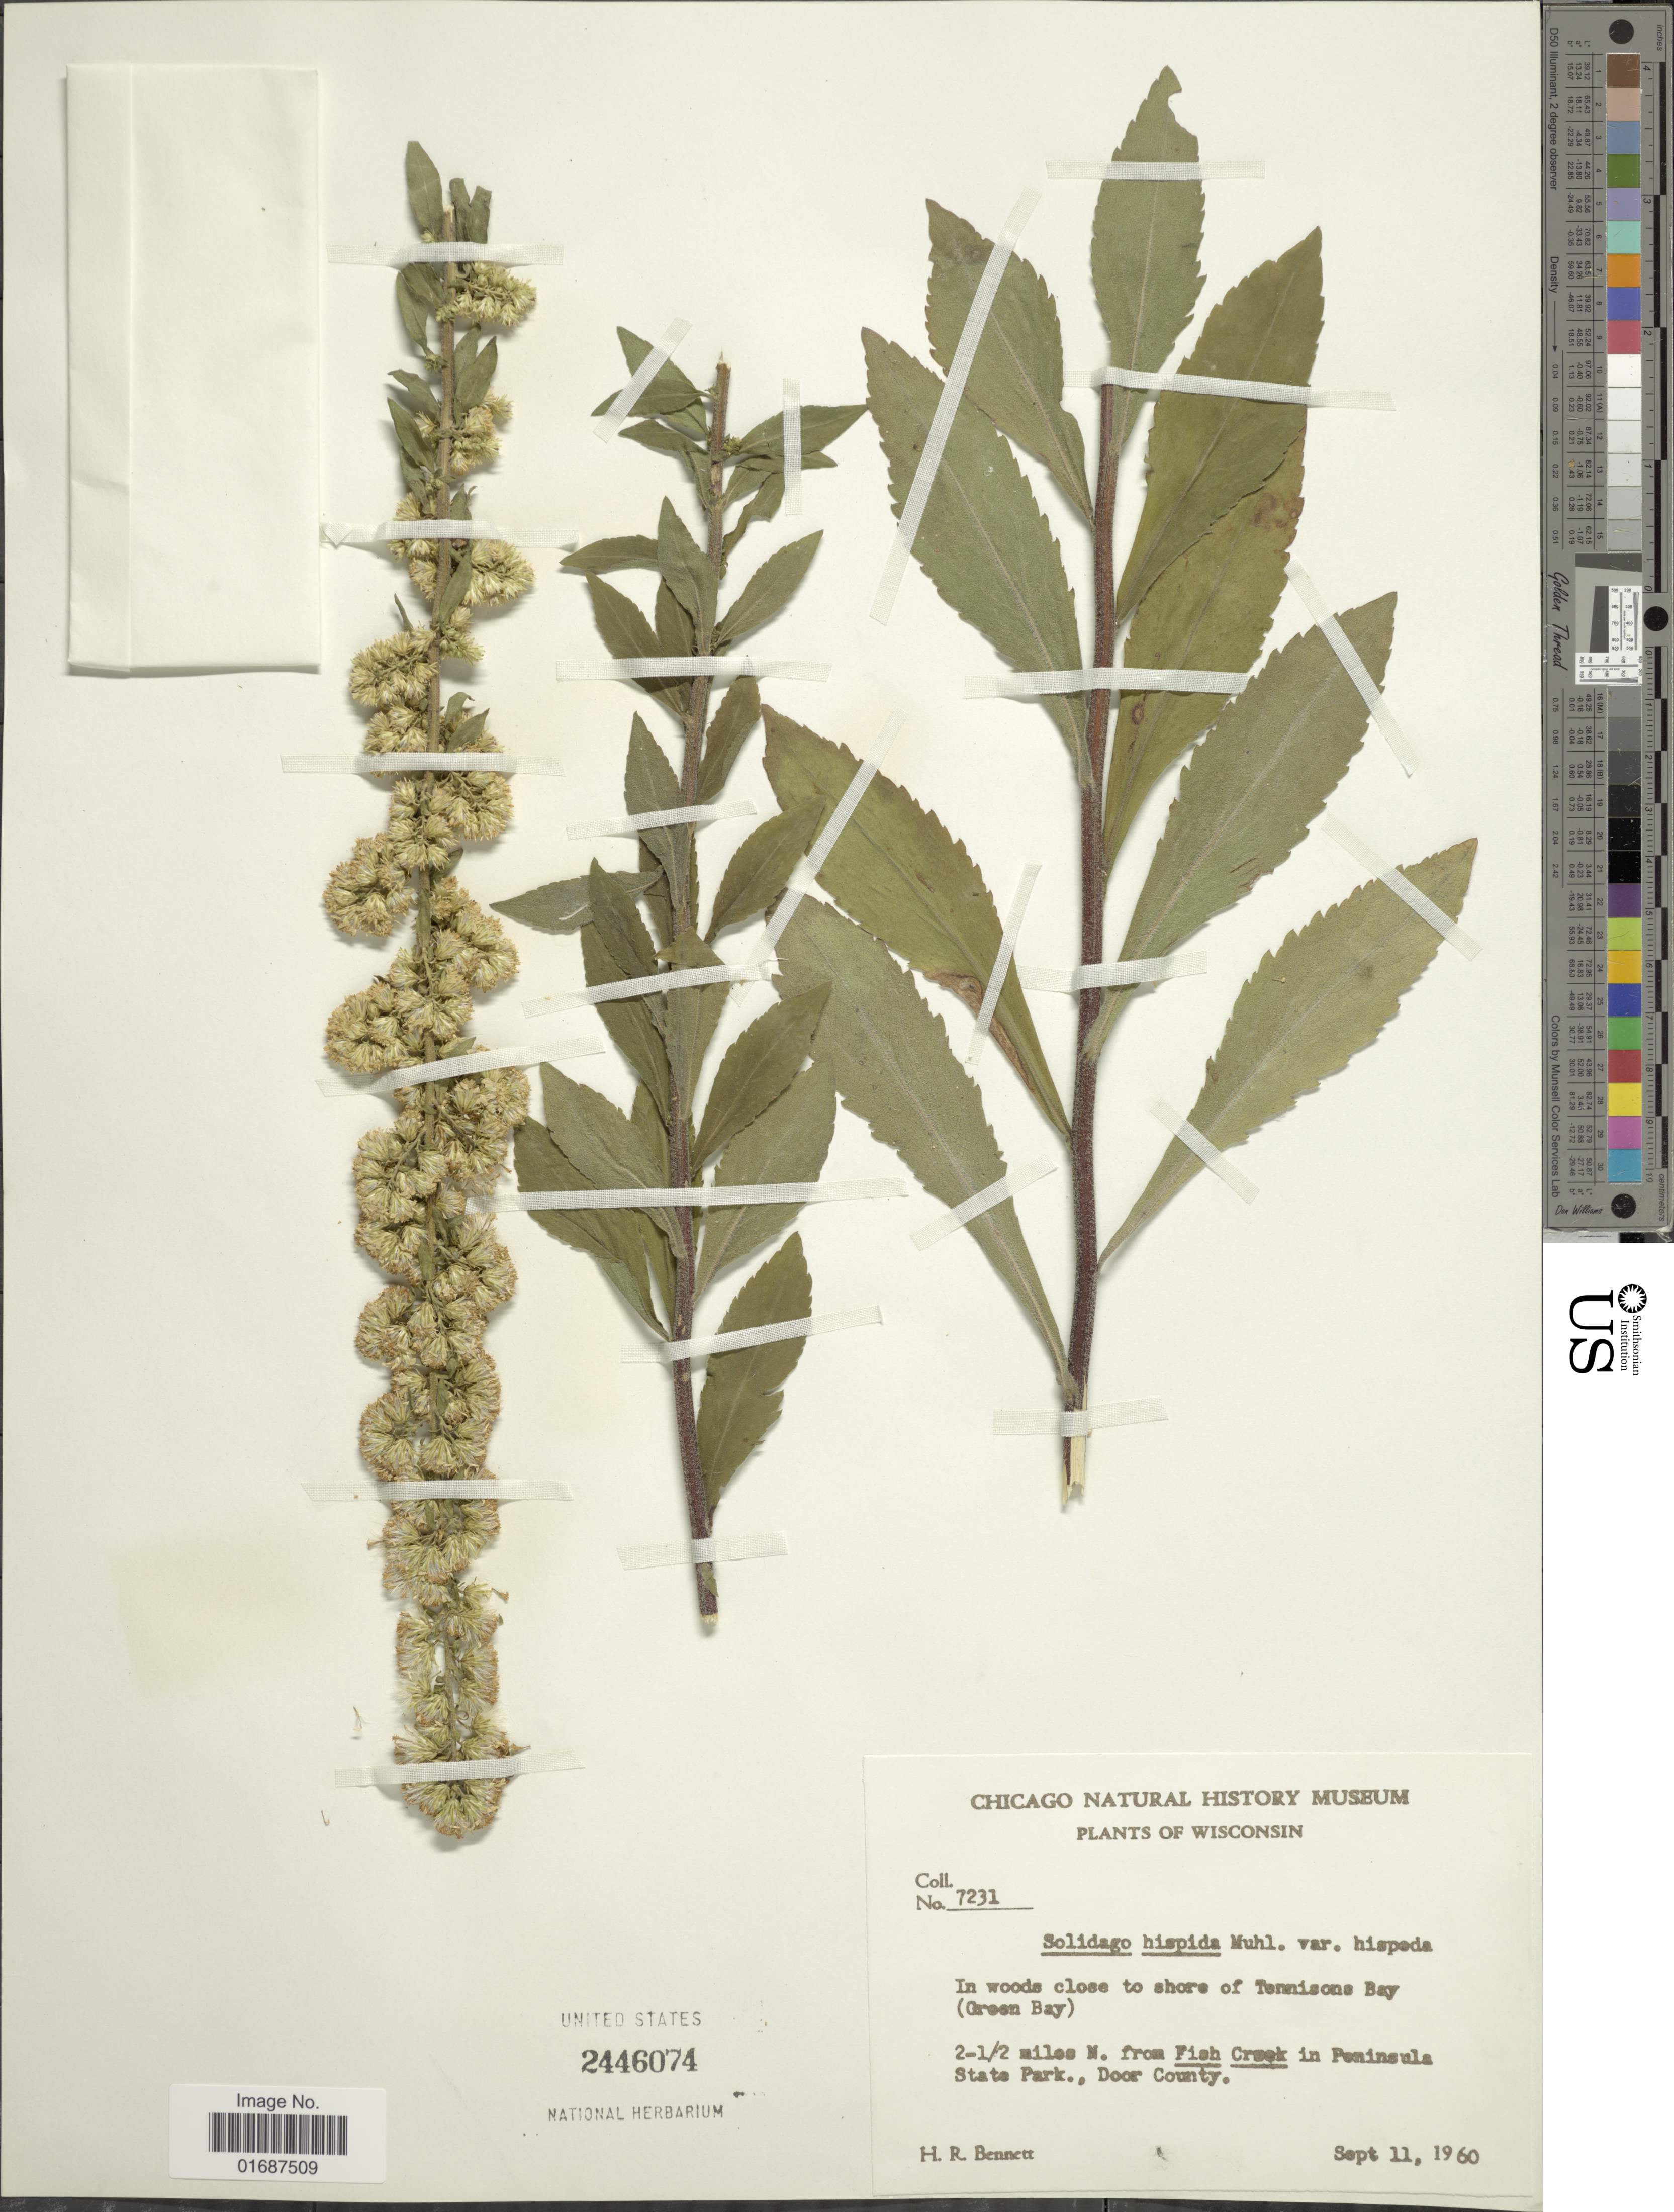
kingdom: Plantae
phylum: Tracheophyta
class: Magnoliopsida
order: Asterales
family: Asteraceae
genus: Solidago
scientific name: Solidago hispida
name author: Muhl. ex Willd.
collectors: H. R. Bennett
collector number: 7231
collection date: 1960-09-11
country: United States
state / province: Wisconsin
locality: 2-1/2 miles N. from Fish Creek in Peninsula State Park., Door County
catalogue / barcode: US 2446074